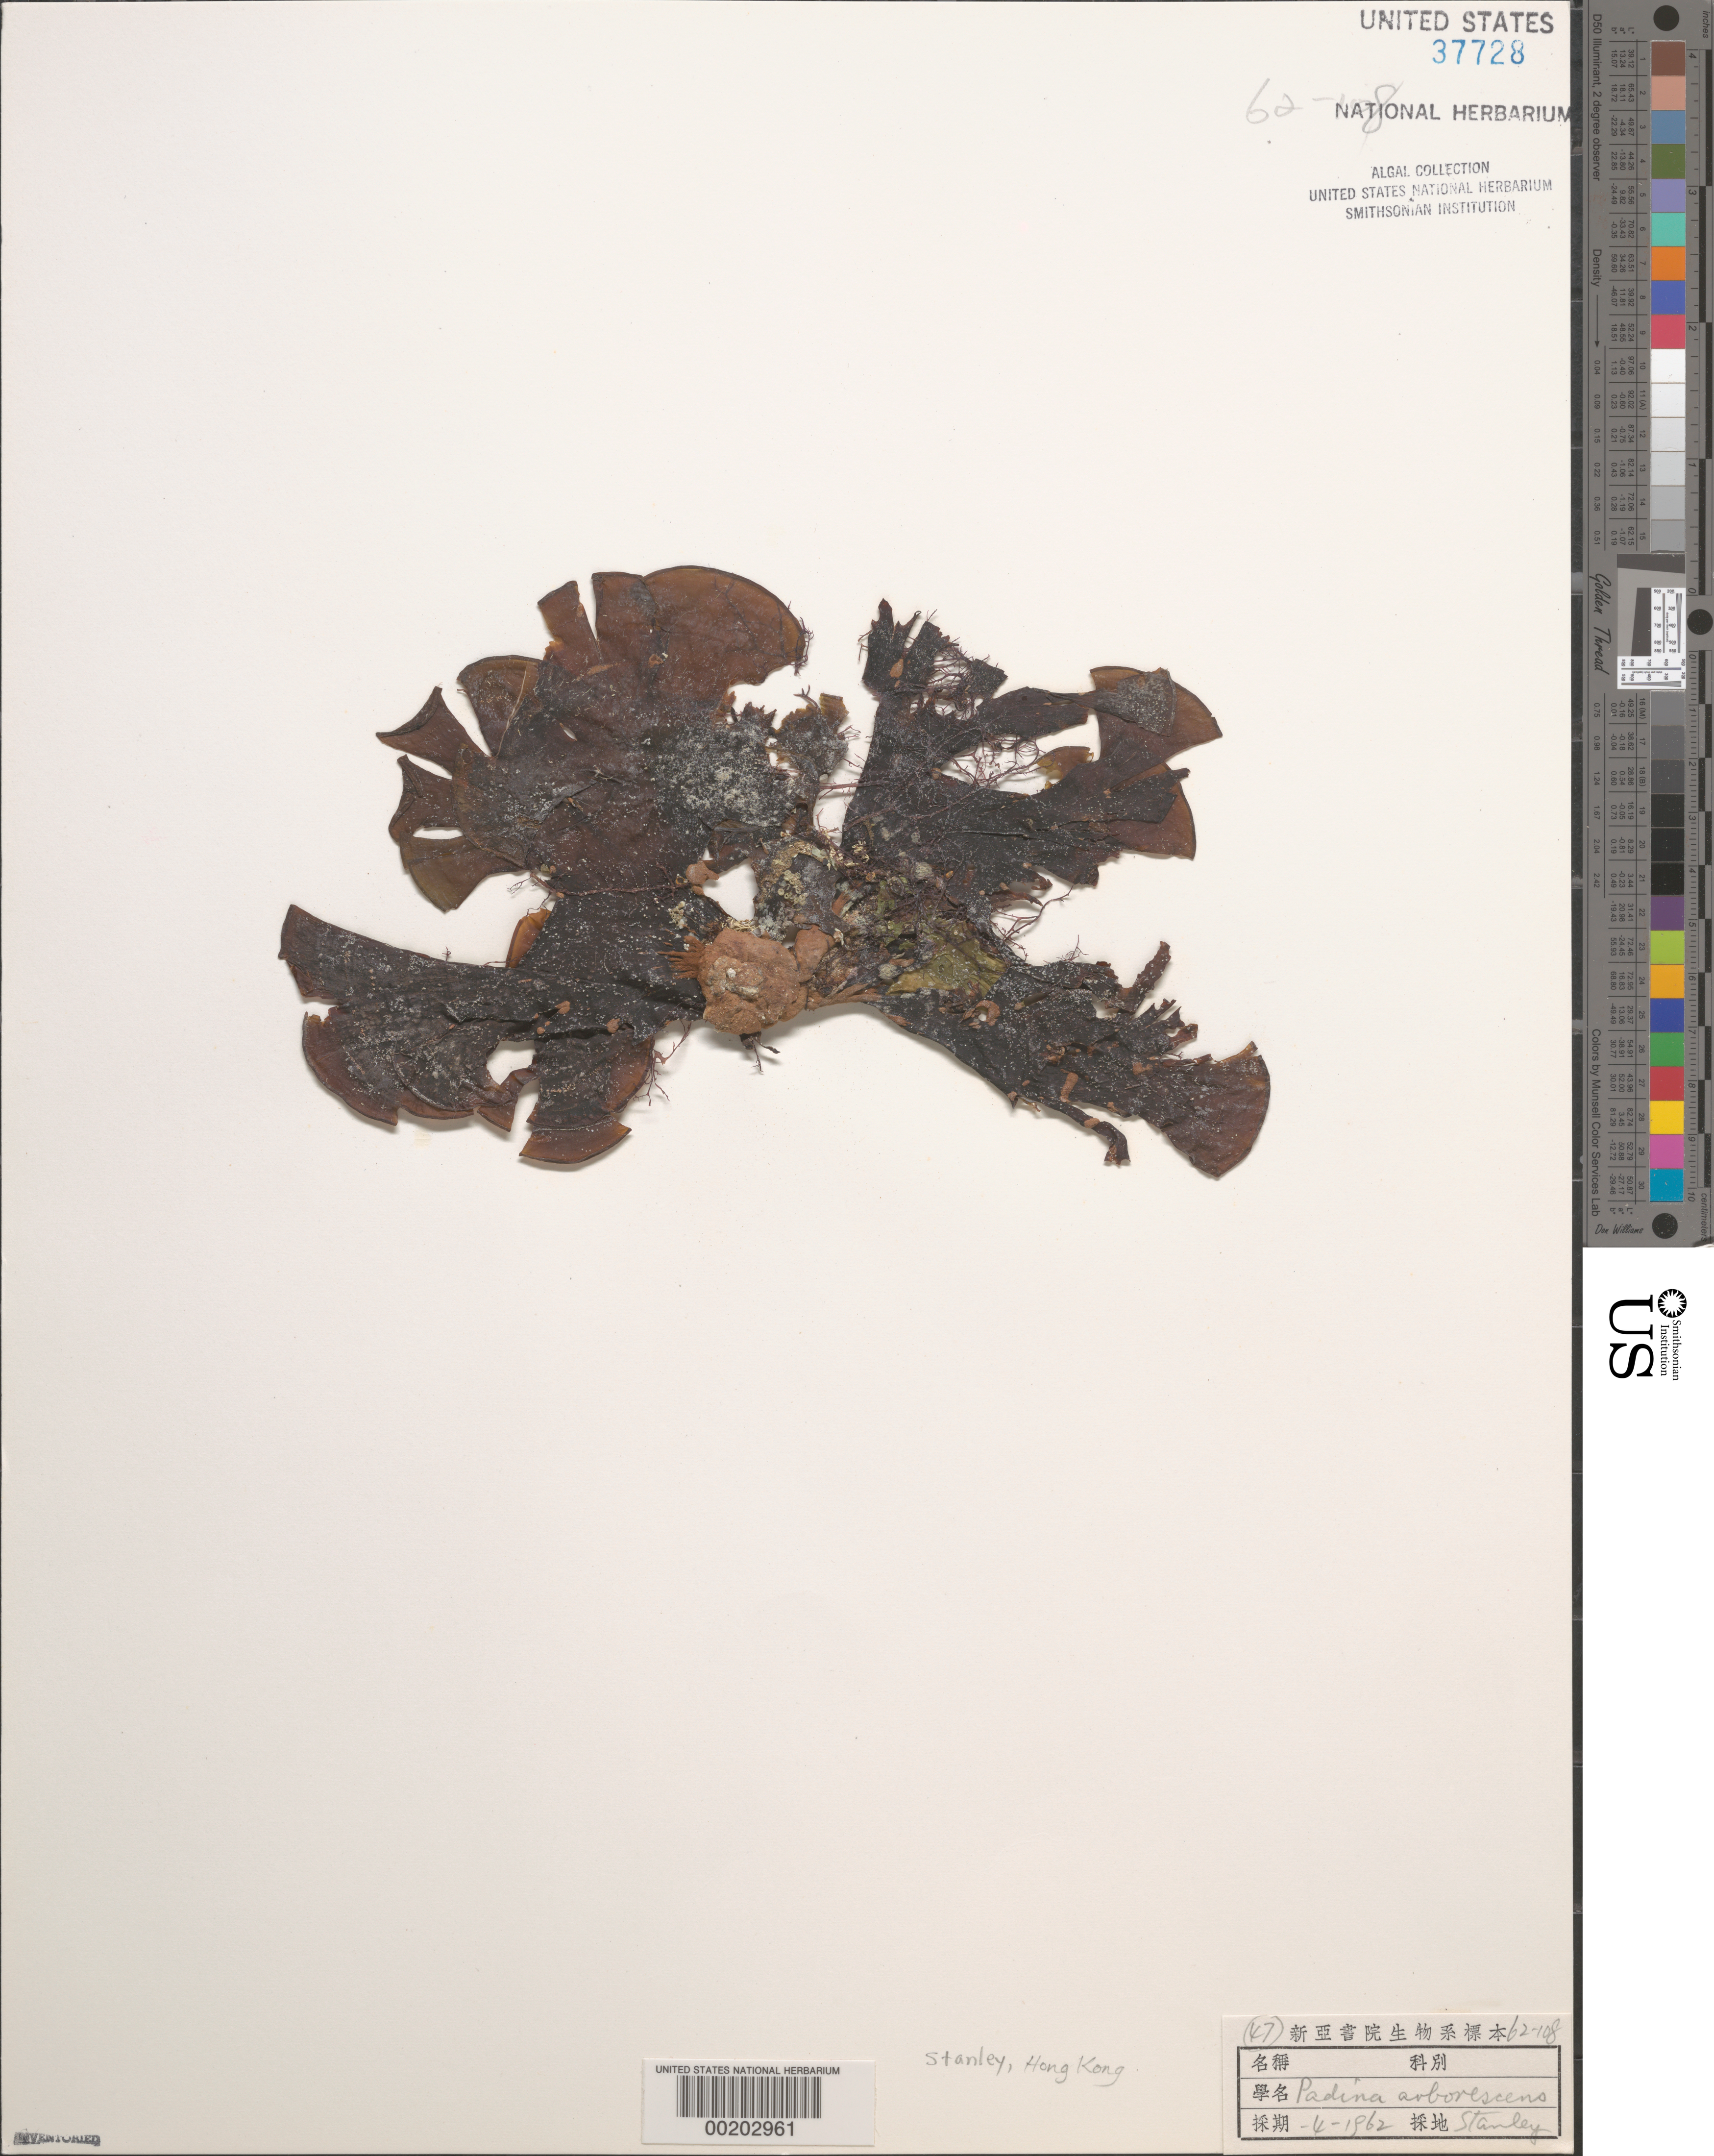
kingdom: Chromista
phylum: Ochrophyta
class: Phaeophyceae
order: Dictyotales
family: Dictyotaceae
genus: Padina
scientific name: Padina arborescens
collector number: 62-108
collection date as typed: Apr 1962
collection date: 1962-04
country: China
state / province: Hong Kong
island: Hong Kong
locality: Stanley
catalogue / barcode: US 37728